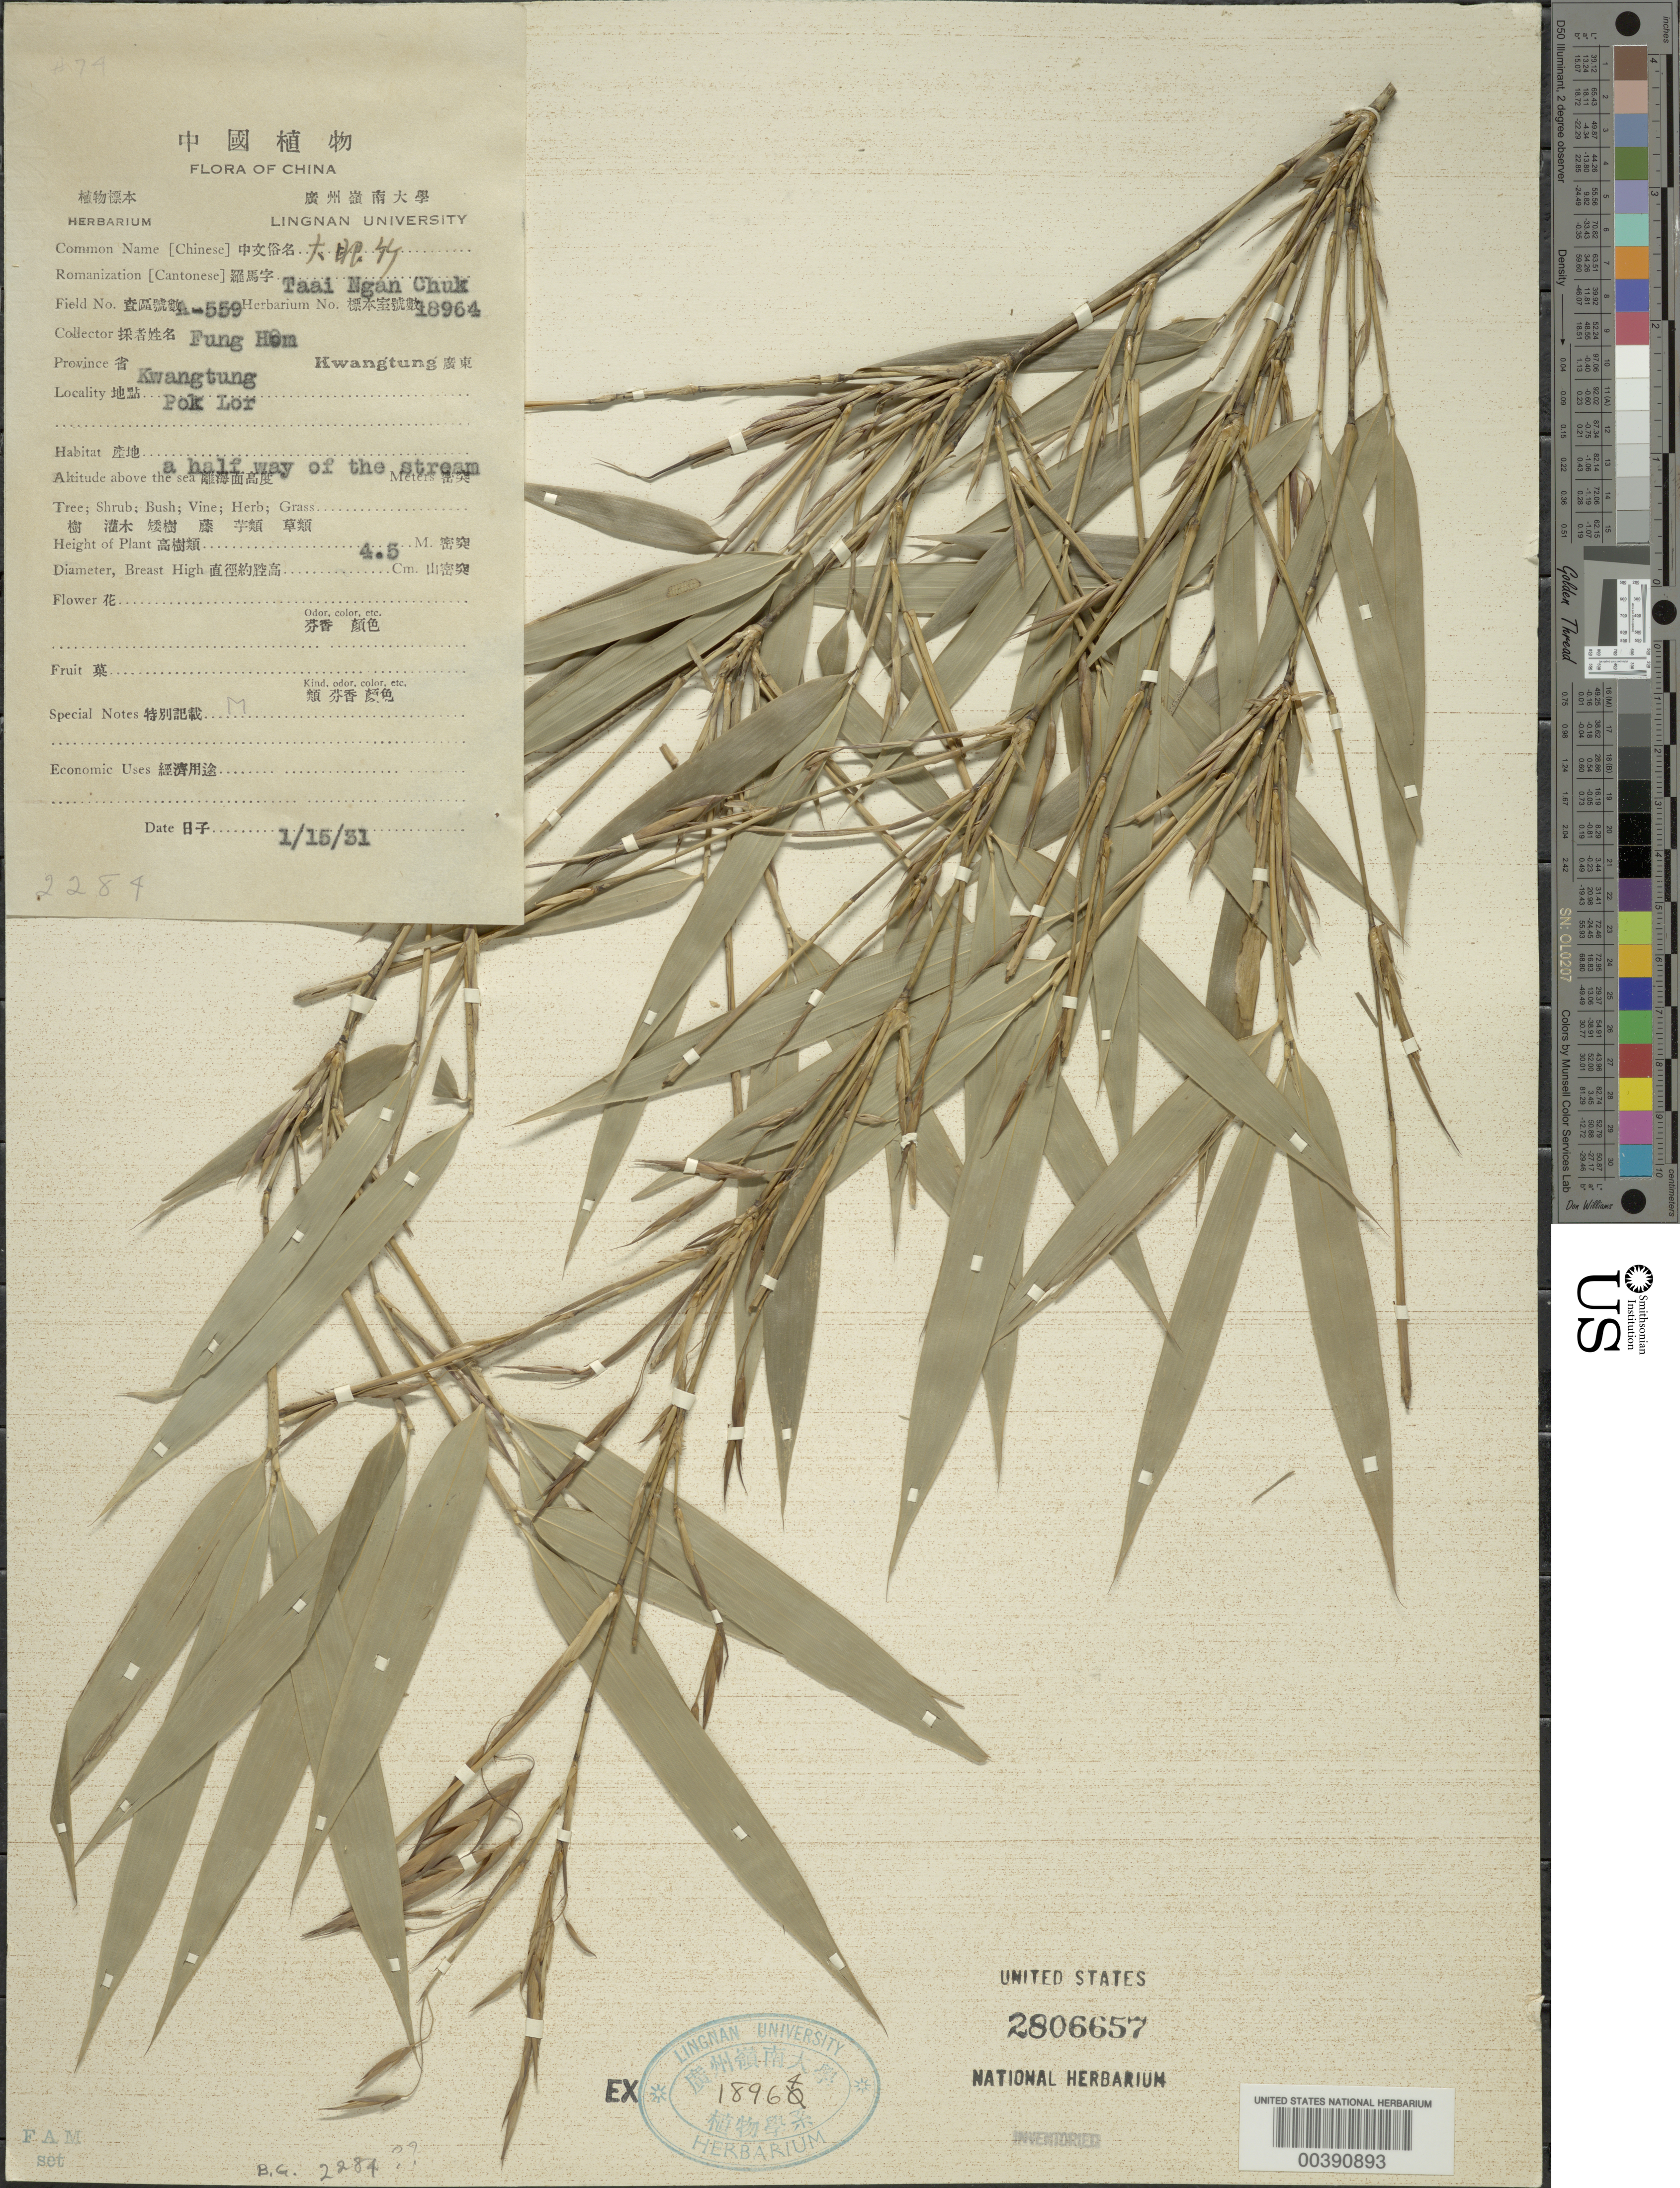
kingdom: Plantae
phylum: Tracheophyta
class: Liliopsida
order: Poales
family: Poaceae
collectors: H. L. Fung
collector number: A-559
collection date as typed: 15 Jan 1931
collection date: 1931-01-15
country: China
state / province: Guangdong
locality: Pok lor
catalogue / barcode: US 2806657